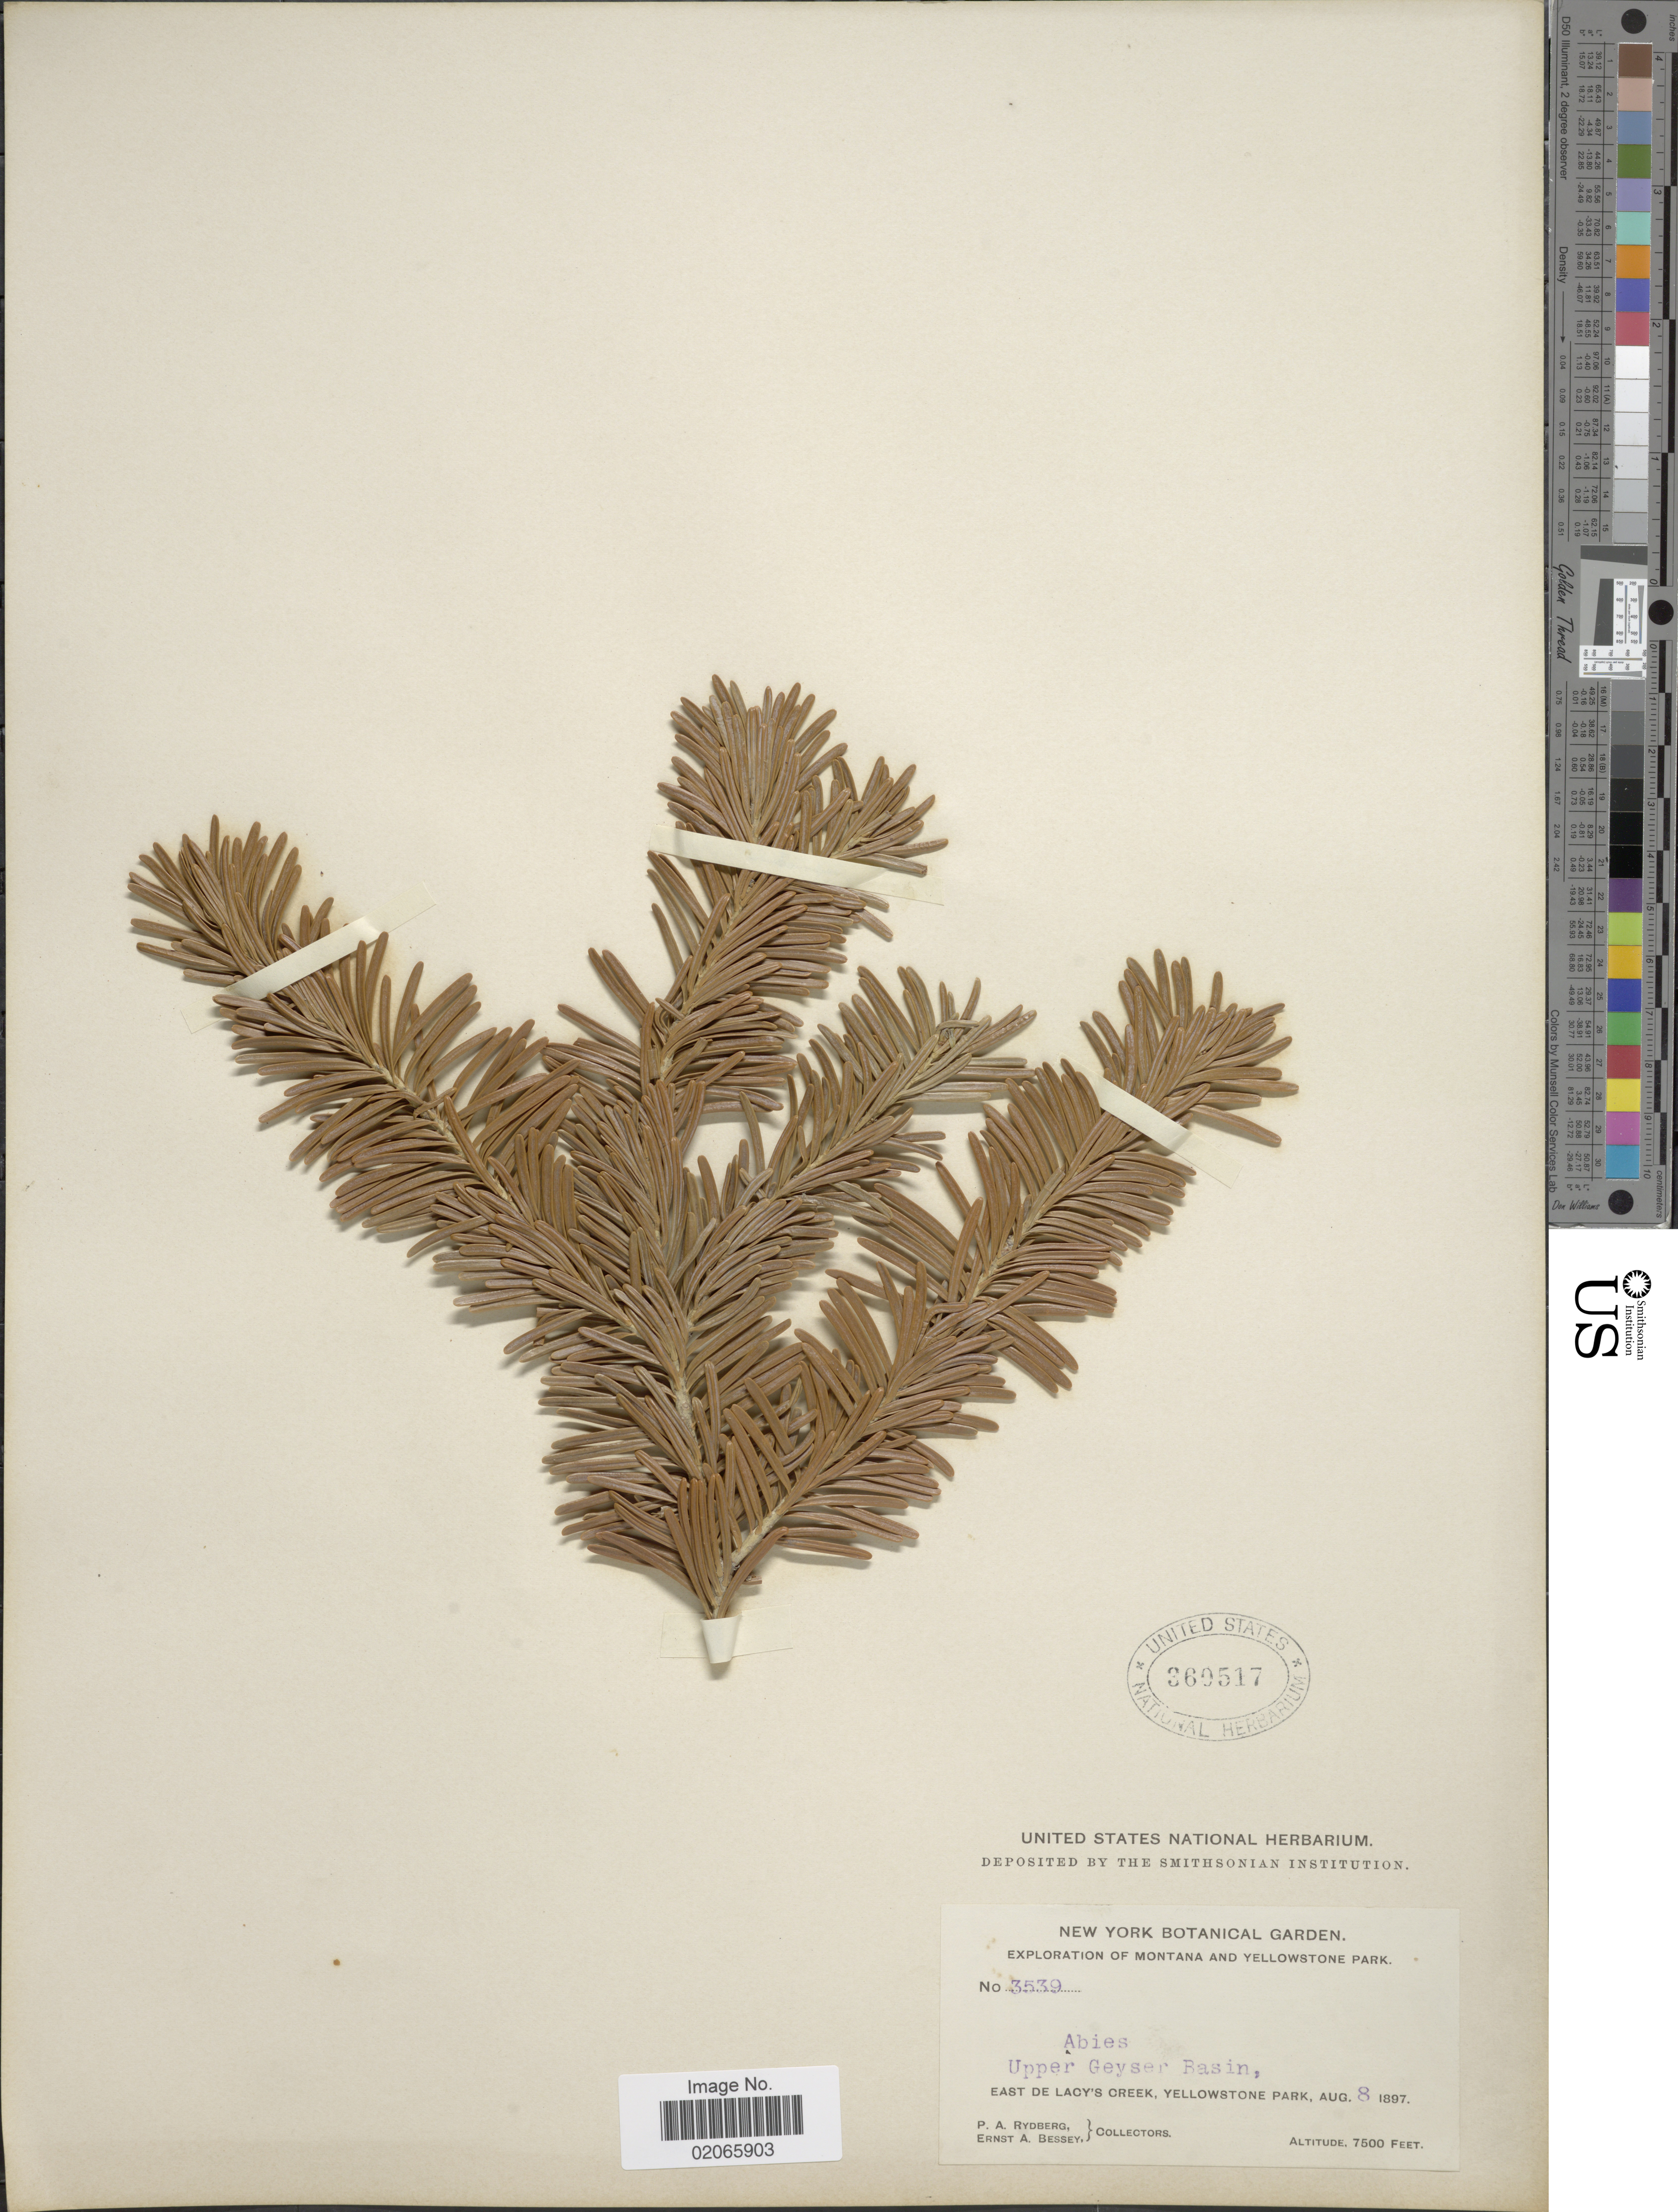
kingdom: Plantae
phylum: Tracheophyta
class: Pinopsida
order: Pinales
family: Pinaceae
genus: Abies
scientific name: Abies sp.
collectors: P. A. Rydberg & E. A. Bessey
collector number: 3539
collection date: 1897-08-08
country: United States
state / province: Wyoming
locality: East de Lacy's Creek, Yellowstone Park. Upper Geyser Basin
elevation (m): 2286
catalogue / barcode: US 360517